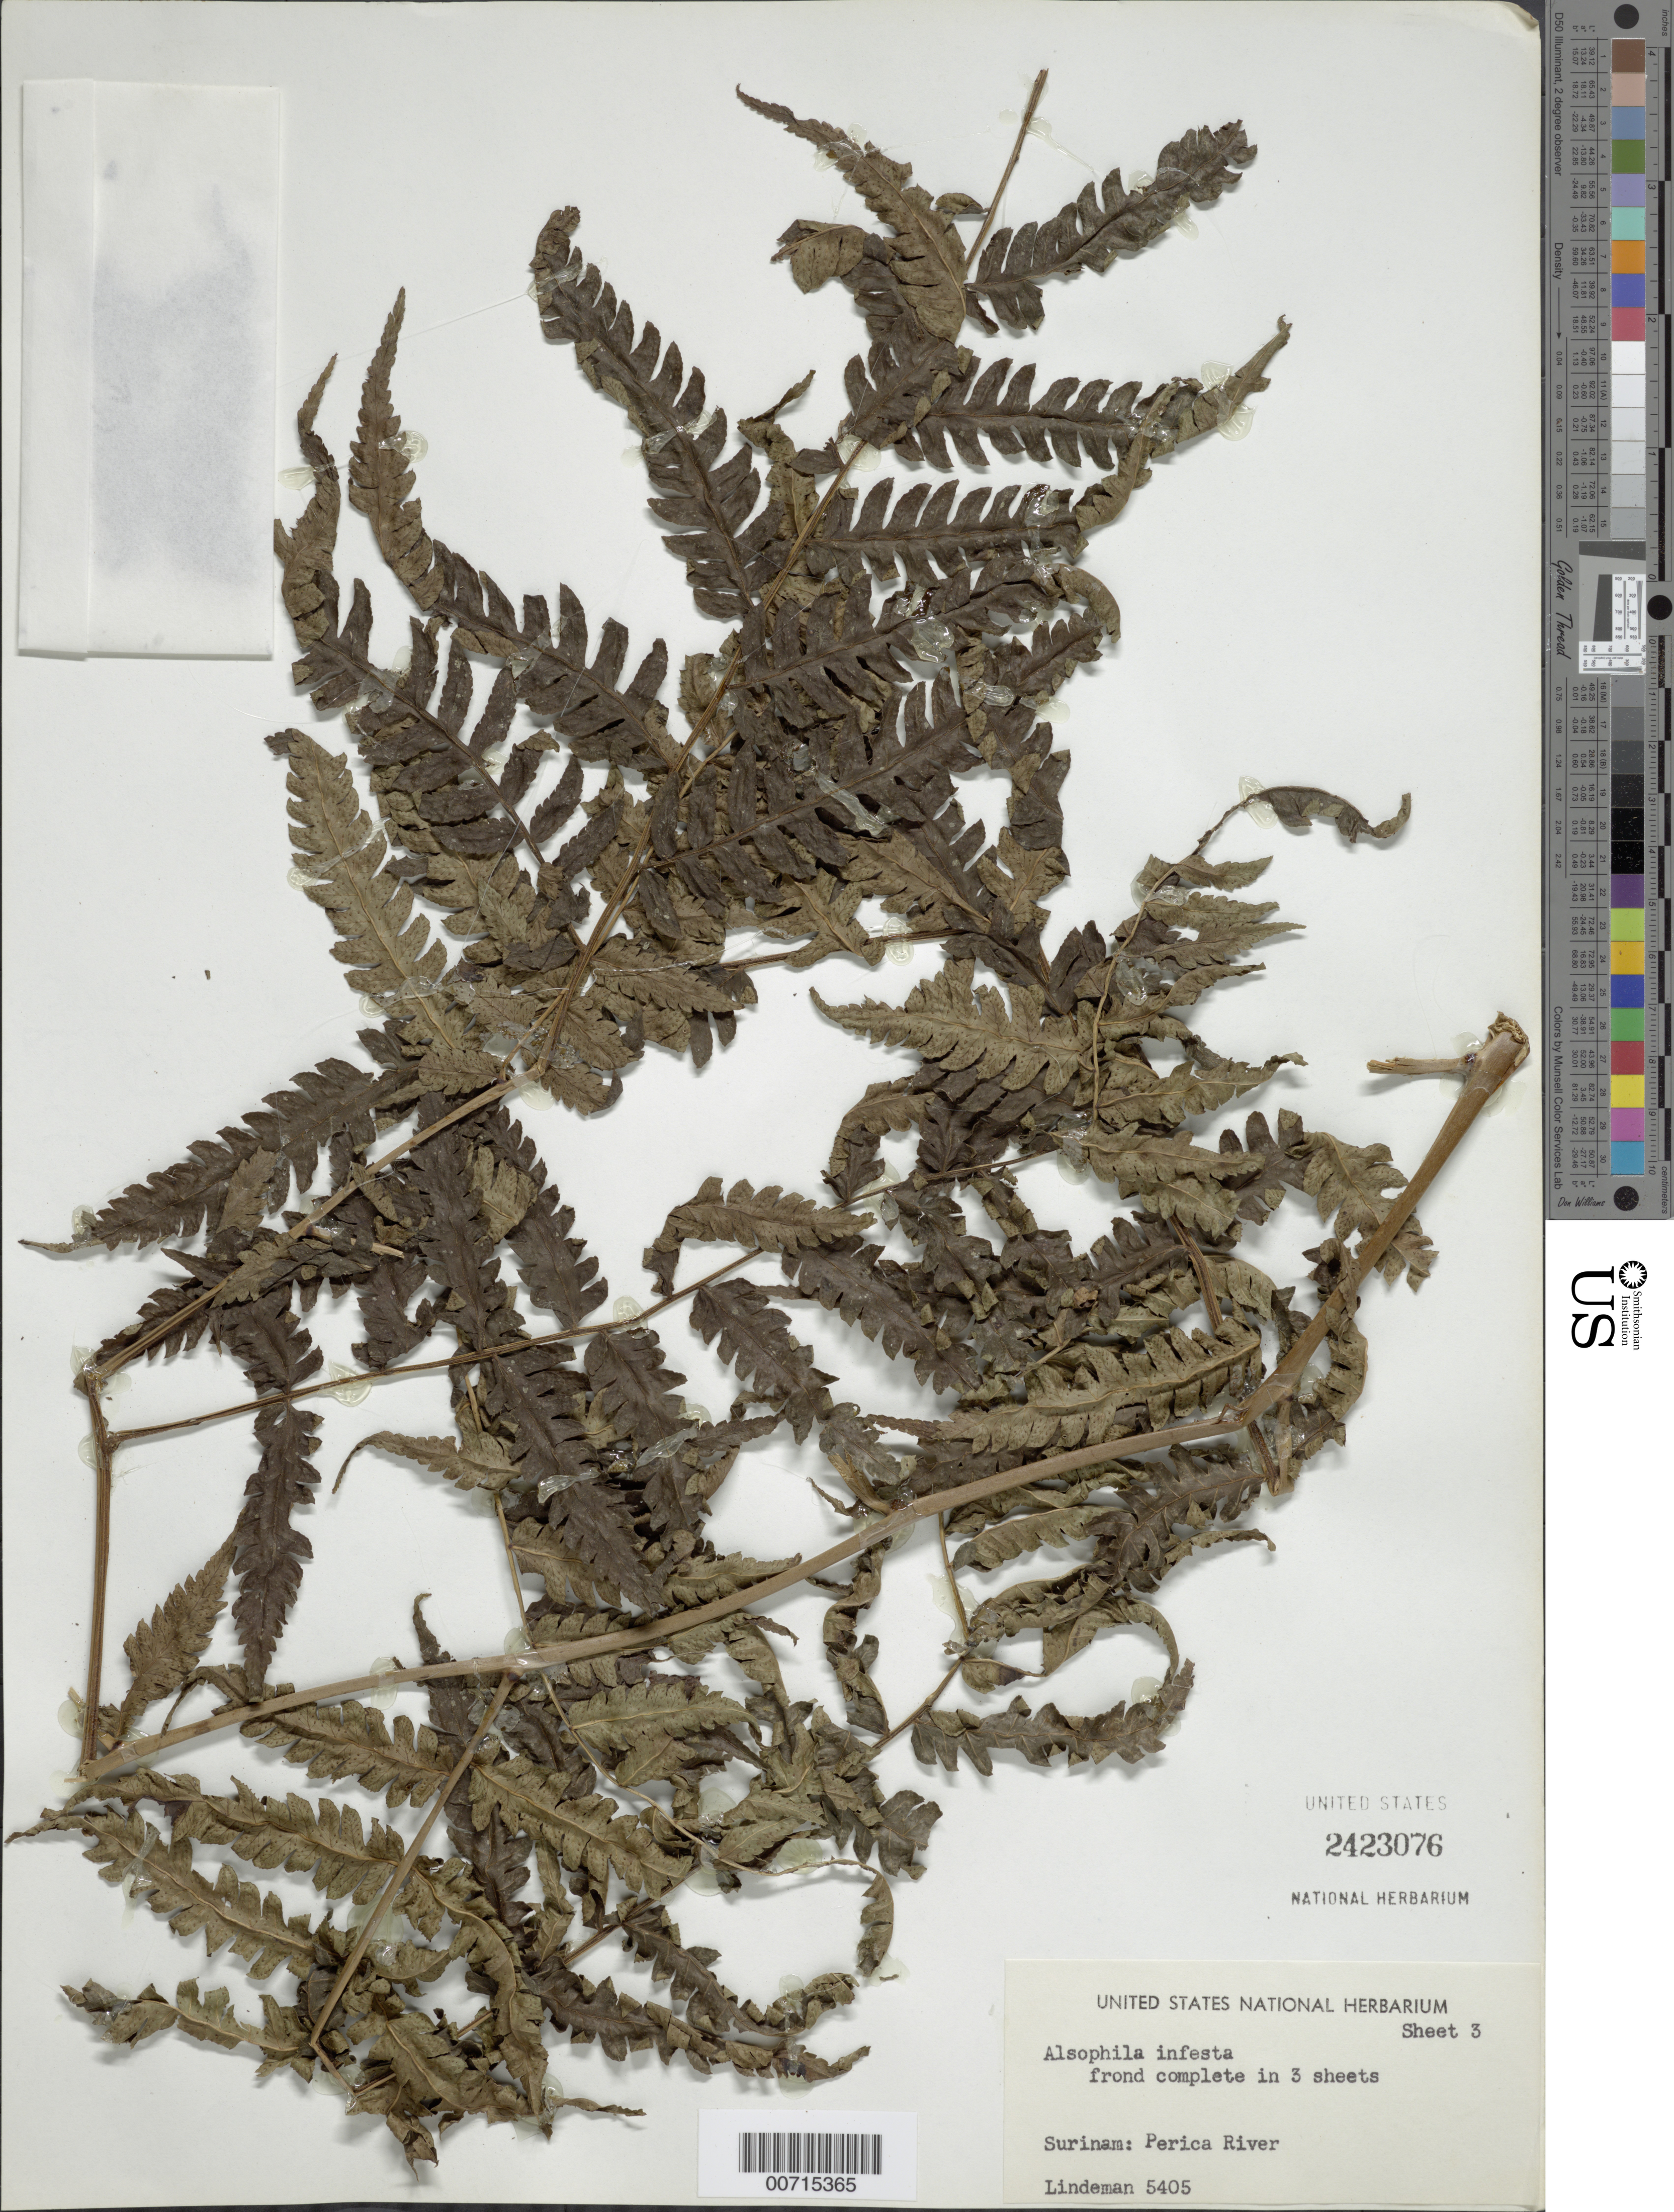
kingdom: Plantae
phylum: Tracheophyta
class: Polypodiopsida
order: Cyatheales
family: Cyatheaceae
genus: Cyathea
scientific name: Cyathea pungens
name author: (Willd.) Domin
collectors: -. Lindeman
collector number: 5405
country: Suriname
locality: Suriman: Perica River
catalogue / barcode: US 2423076